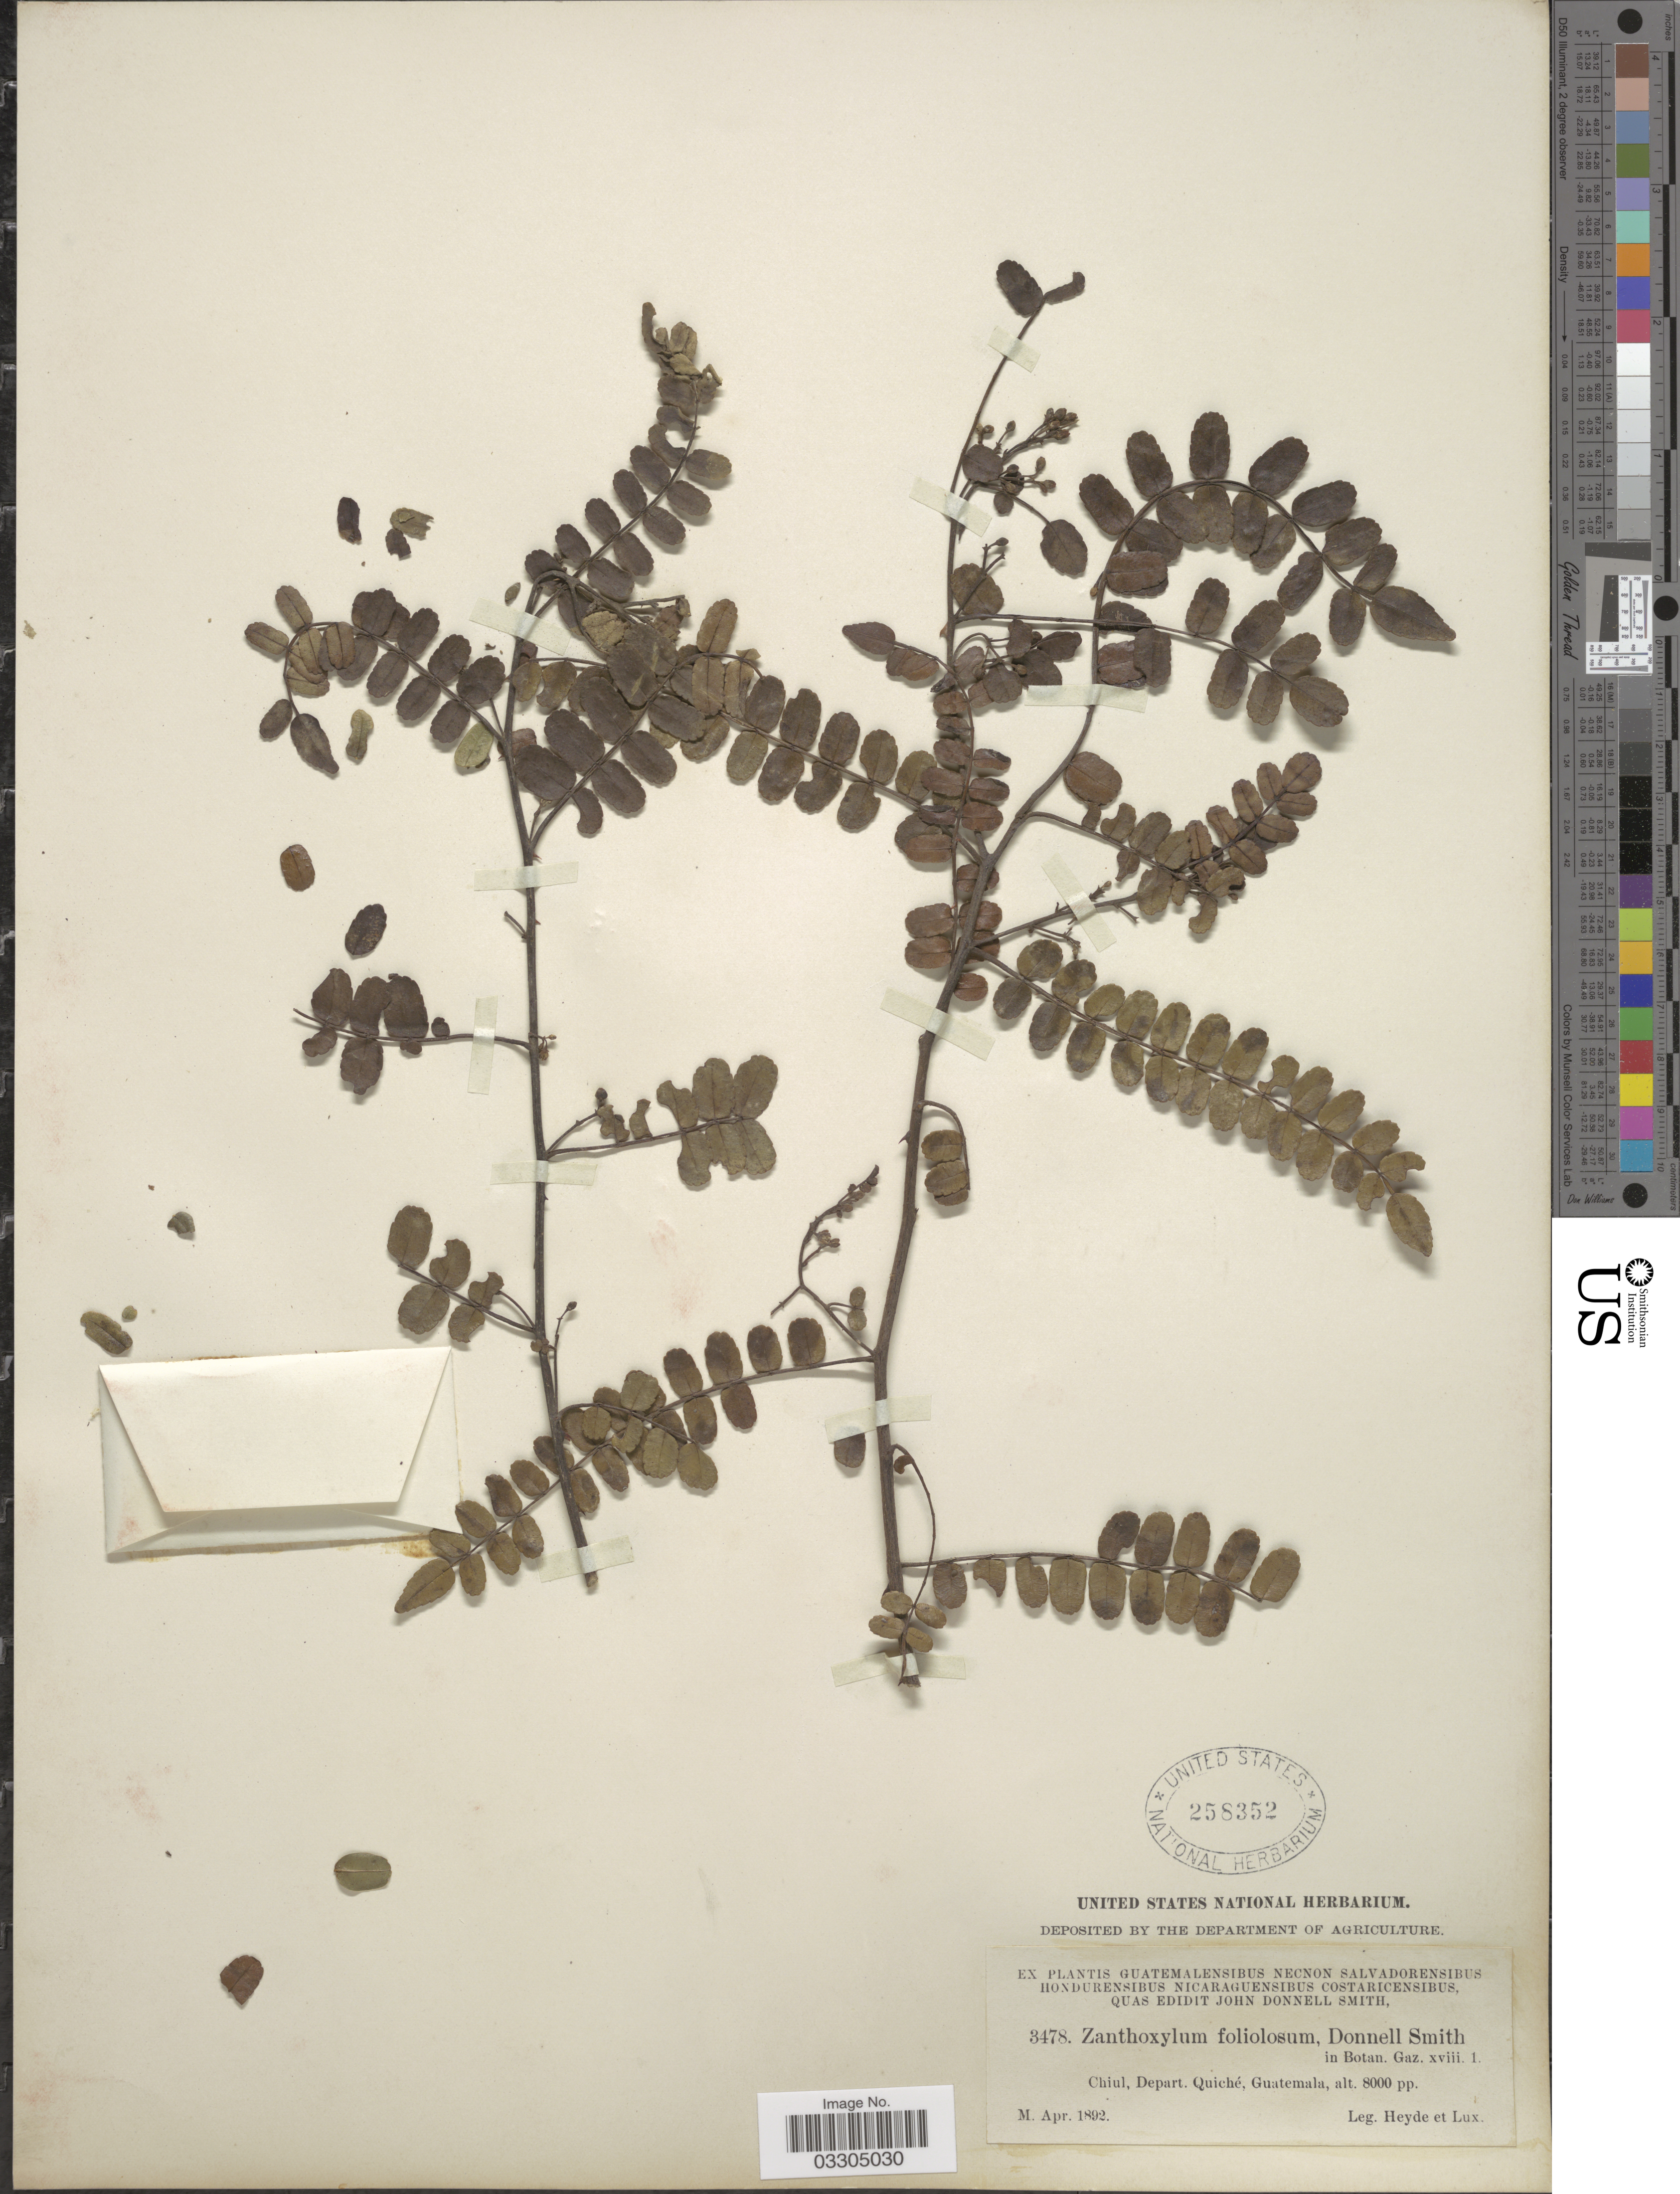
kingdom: Plantae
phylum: Tracheophyta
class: Magnoliopsida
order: Sapindales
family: Rutaceae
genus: Zanthoxylum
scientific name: Zanthoxylum foliolosum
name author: Donn. Sm.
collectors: Heyde & Lux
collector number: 3478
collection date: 1892-04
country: Guatemala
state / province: El Quiché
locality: Chiul, Depart. Quiché.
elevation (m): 2438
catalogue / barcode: US 258352